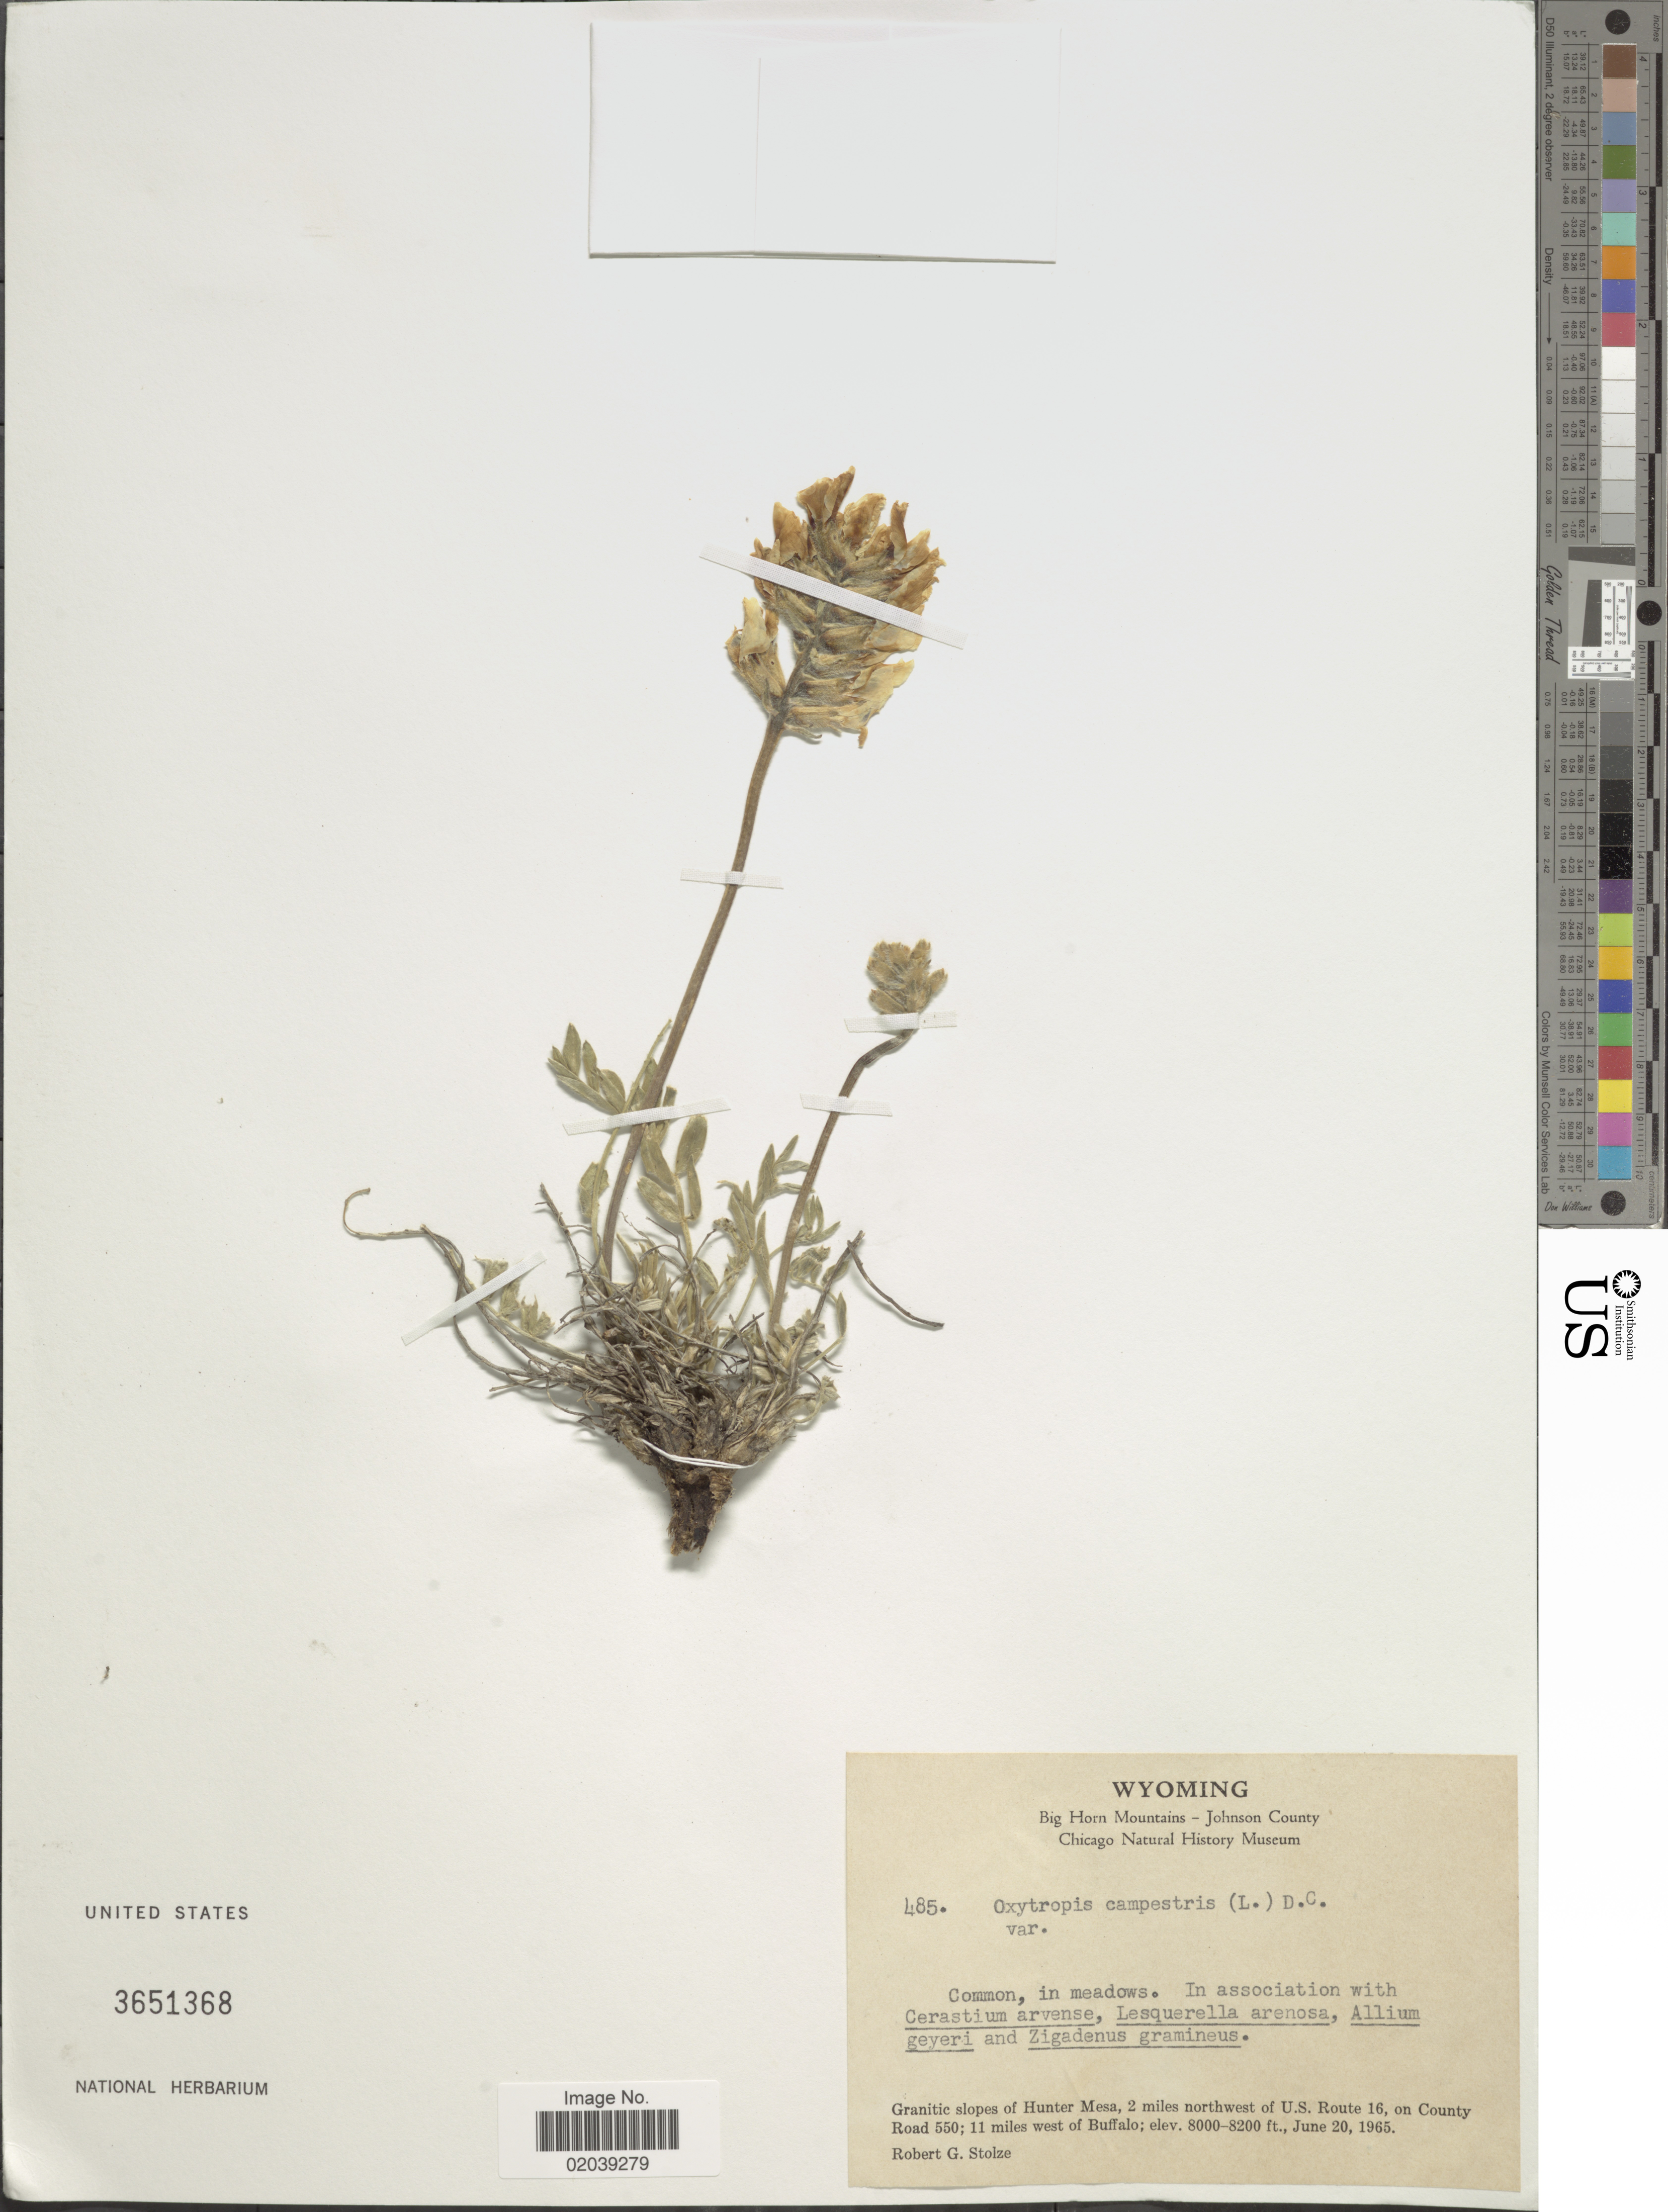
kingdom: Plantae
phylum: Tracheophyta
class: Magnoliopsida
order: Fabales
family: Fabaceae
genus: Oxytropis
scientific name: Oxytropis campestris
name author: (L.) DC.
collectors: R. G. Stolze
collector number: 485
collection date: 1965-06-20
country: United States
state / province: Wyoming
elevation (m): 2438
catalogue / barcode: US 3651368